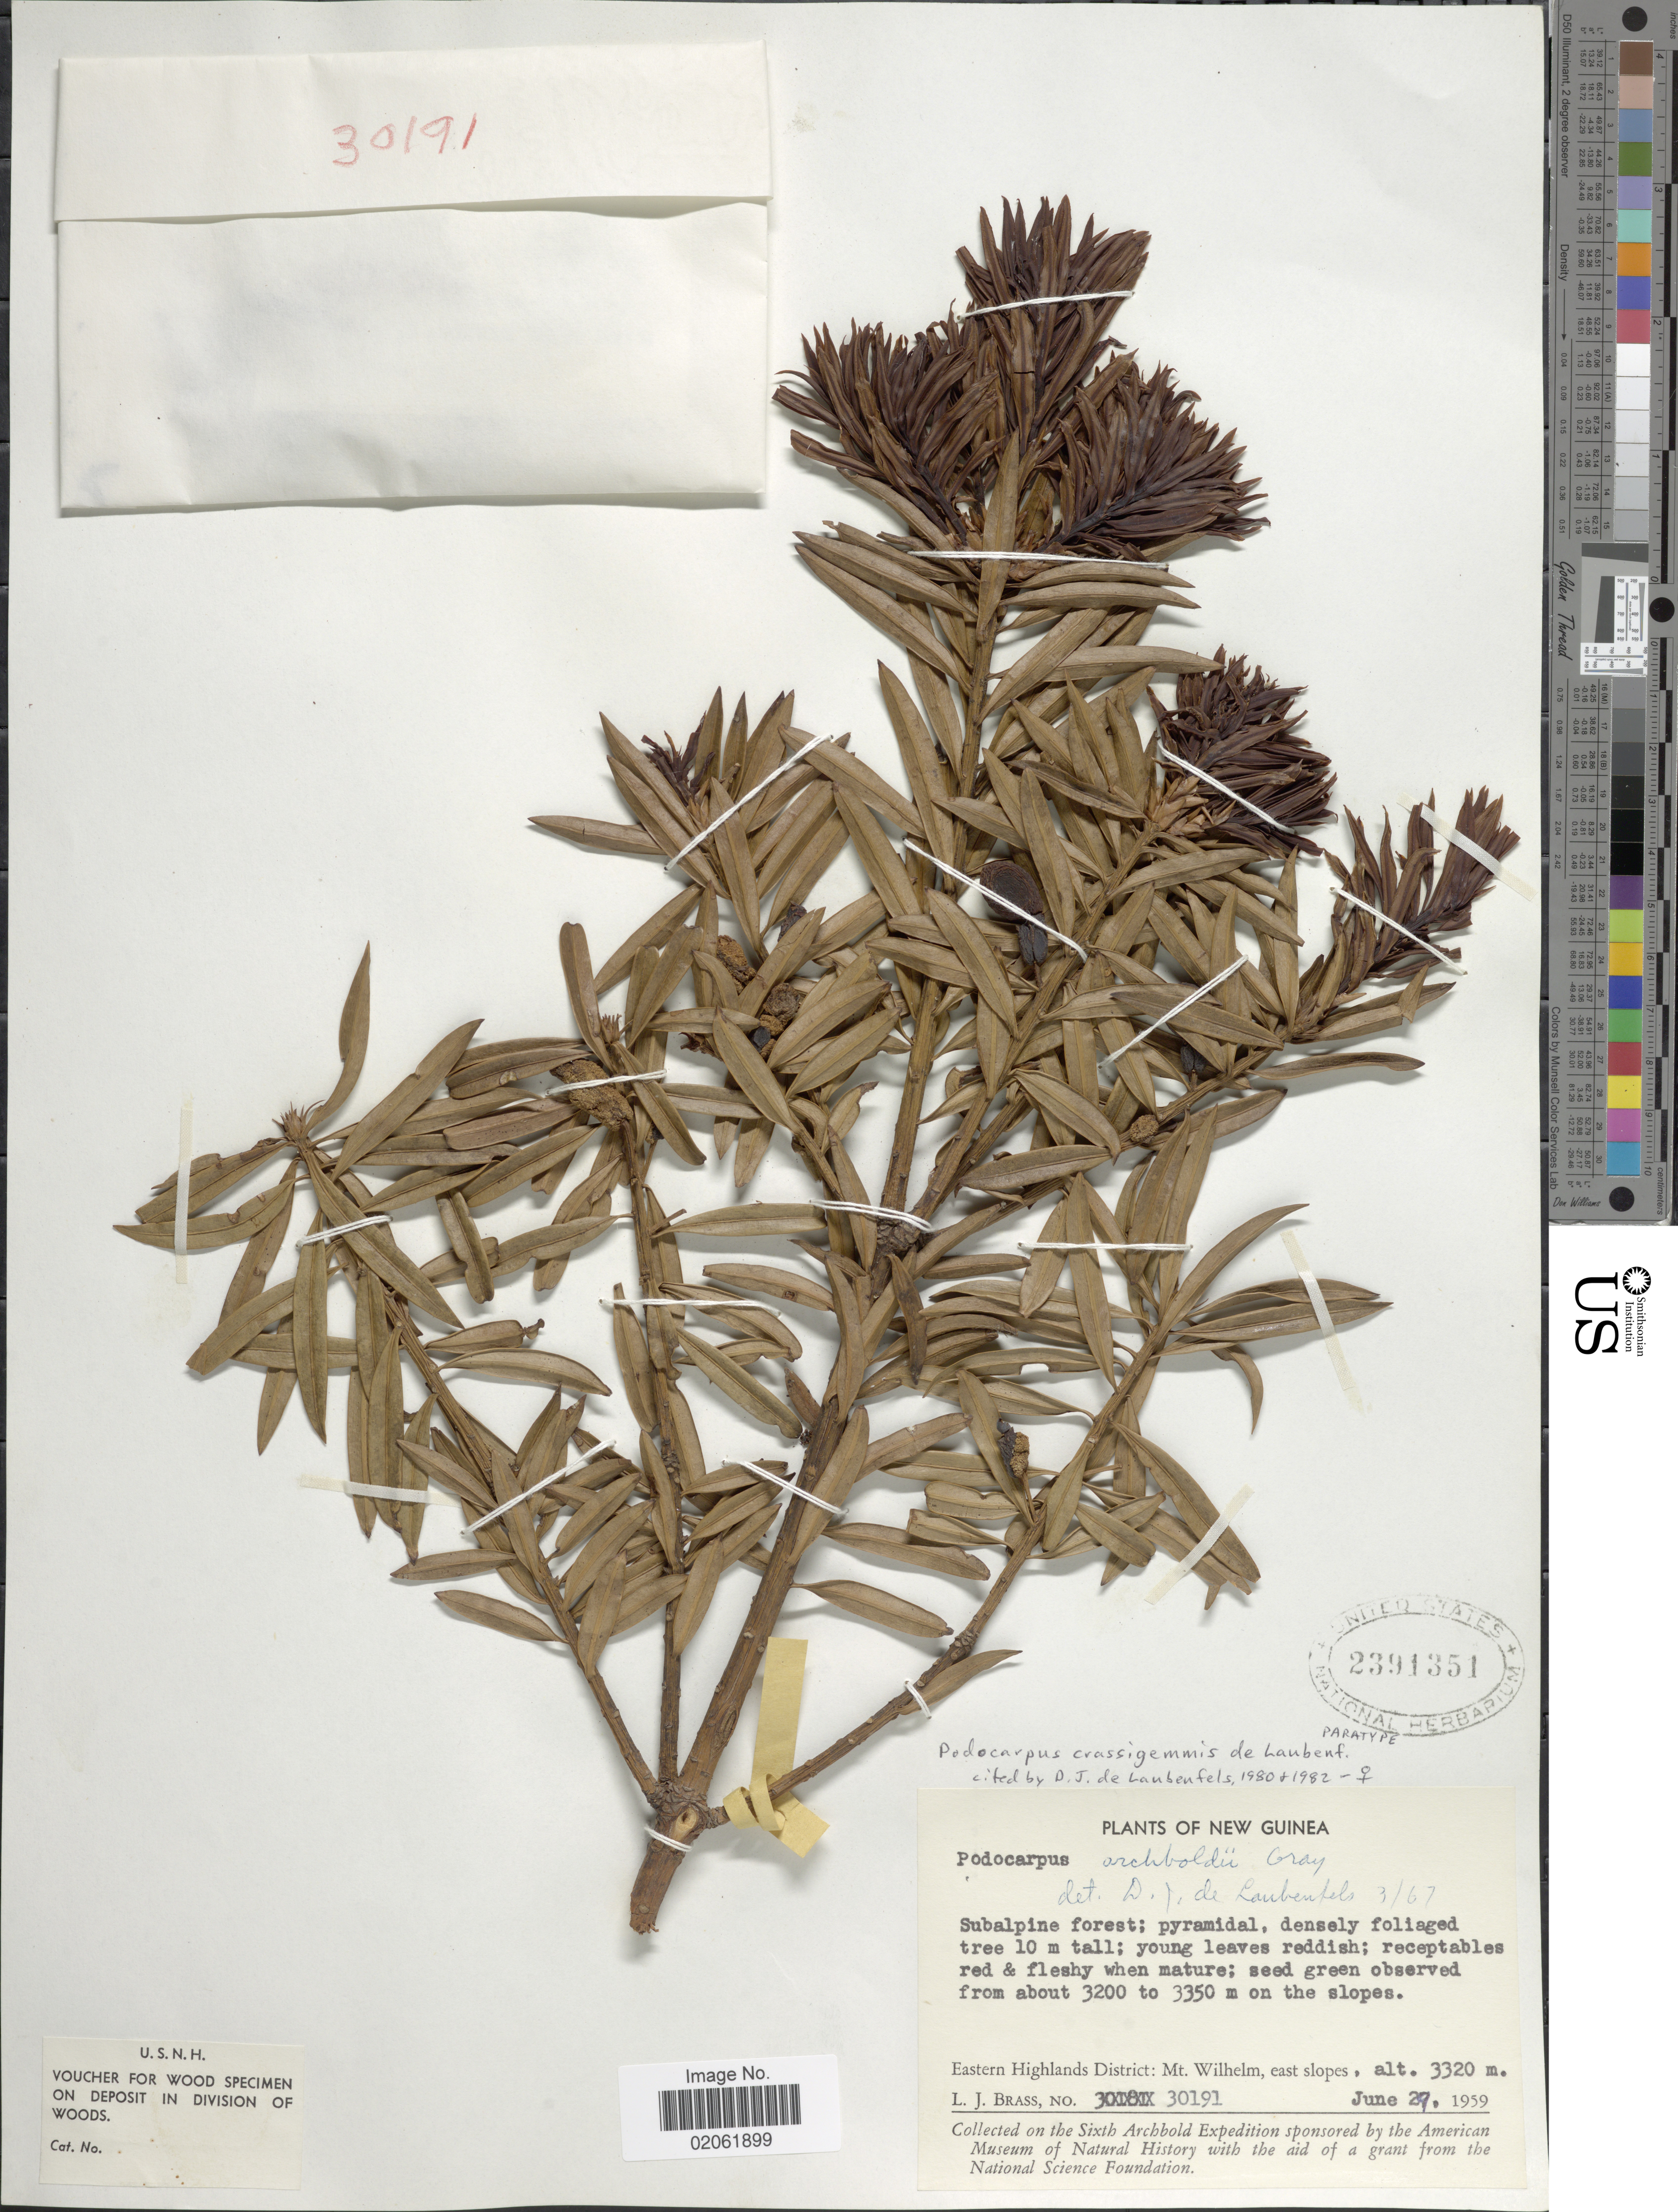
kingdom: Plantae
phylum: Tracheophyta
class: Pinopsida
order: Pinales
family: Podocarpaceae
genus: Podocarpus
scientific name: Podocarpus crassigemmis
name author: de Laub.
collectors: L. J. Brass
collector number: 30191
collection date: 1959-06-29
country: Papua New Guinea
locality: New Guinea, Eastern Highlands District: Mt. Wilhelm, east slopes.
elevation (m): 3320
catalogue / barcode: US 2391351